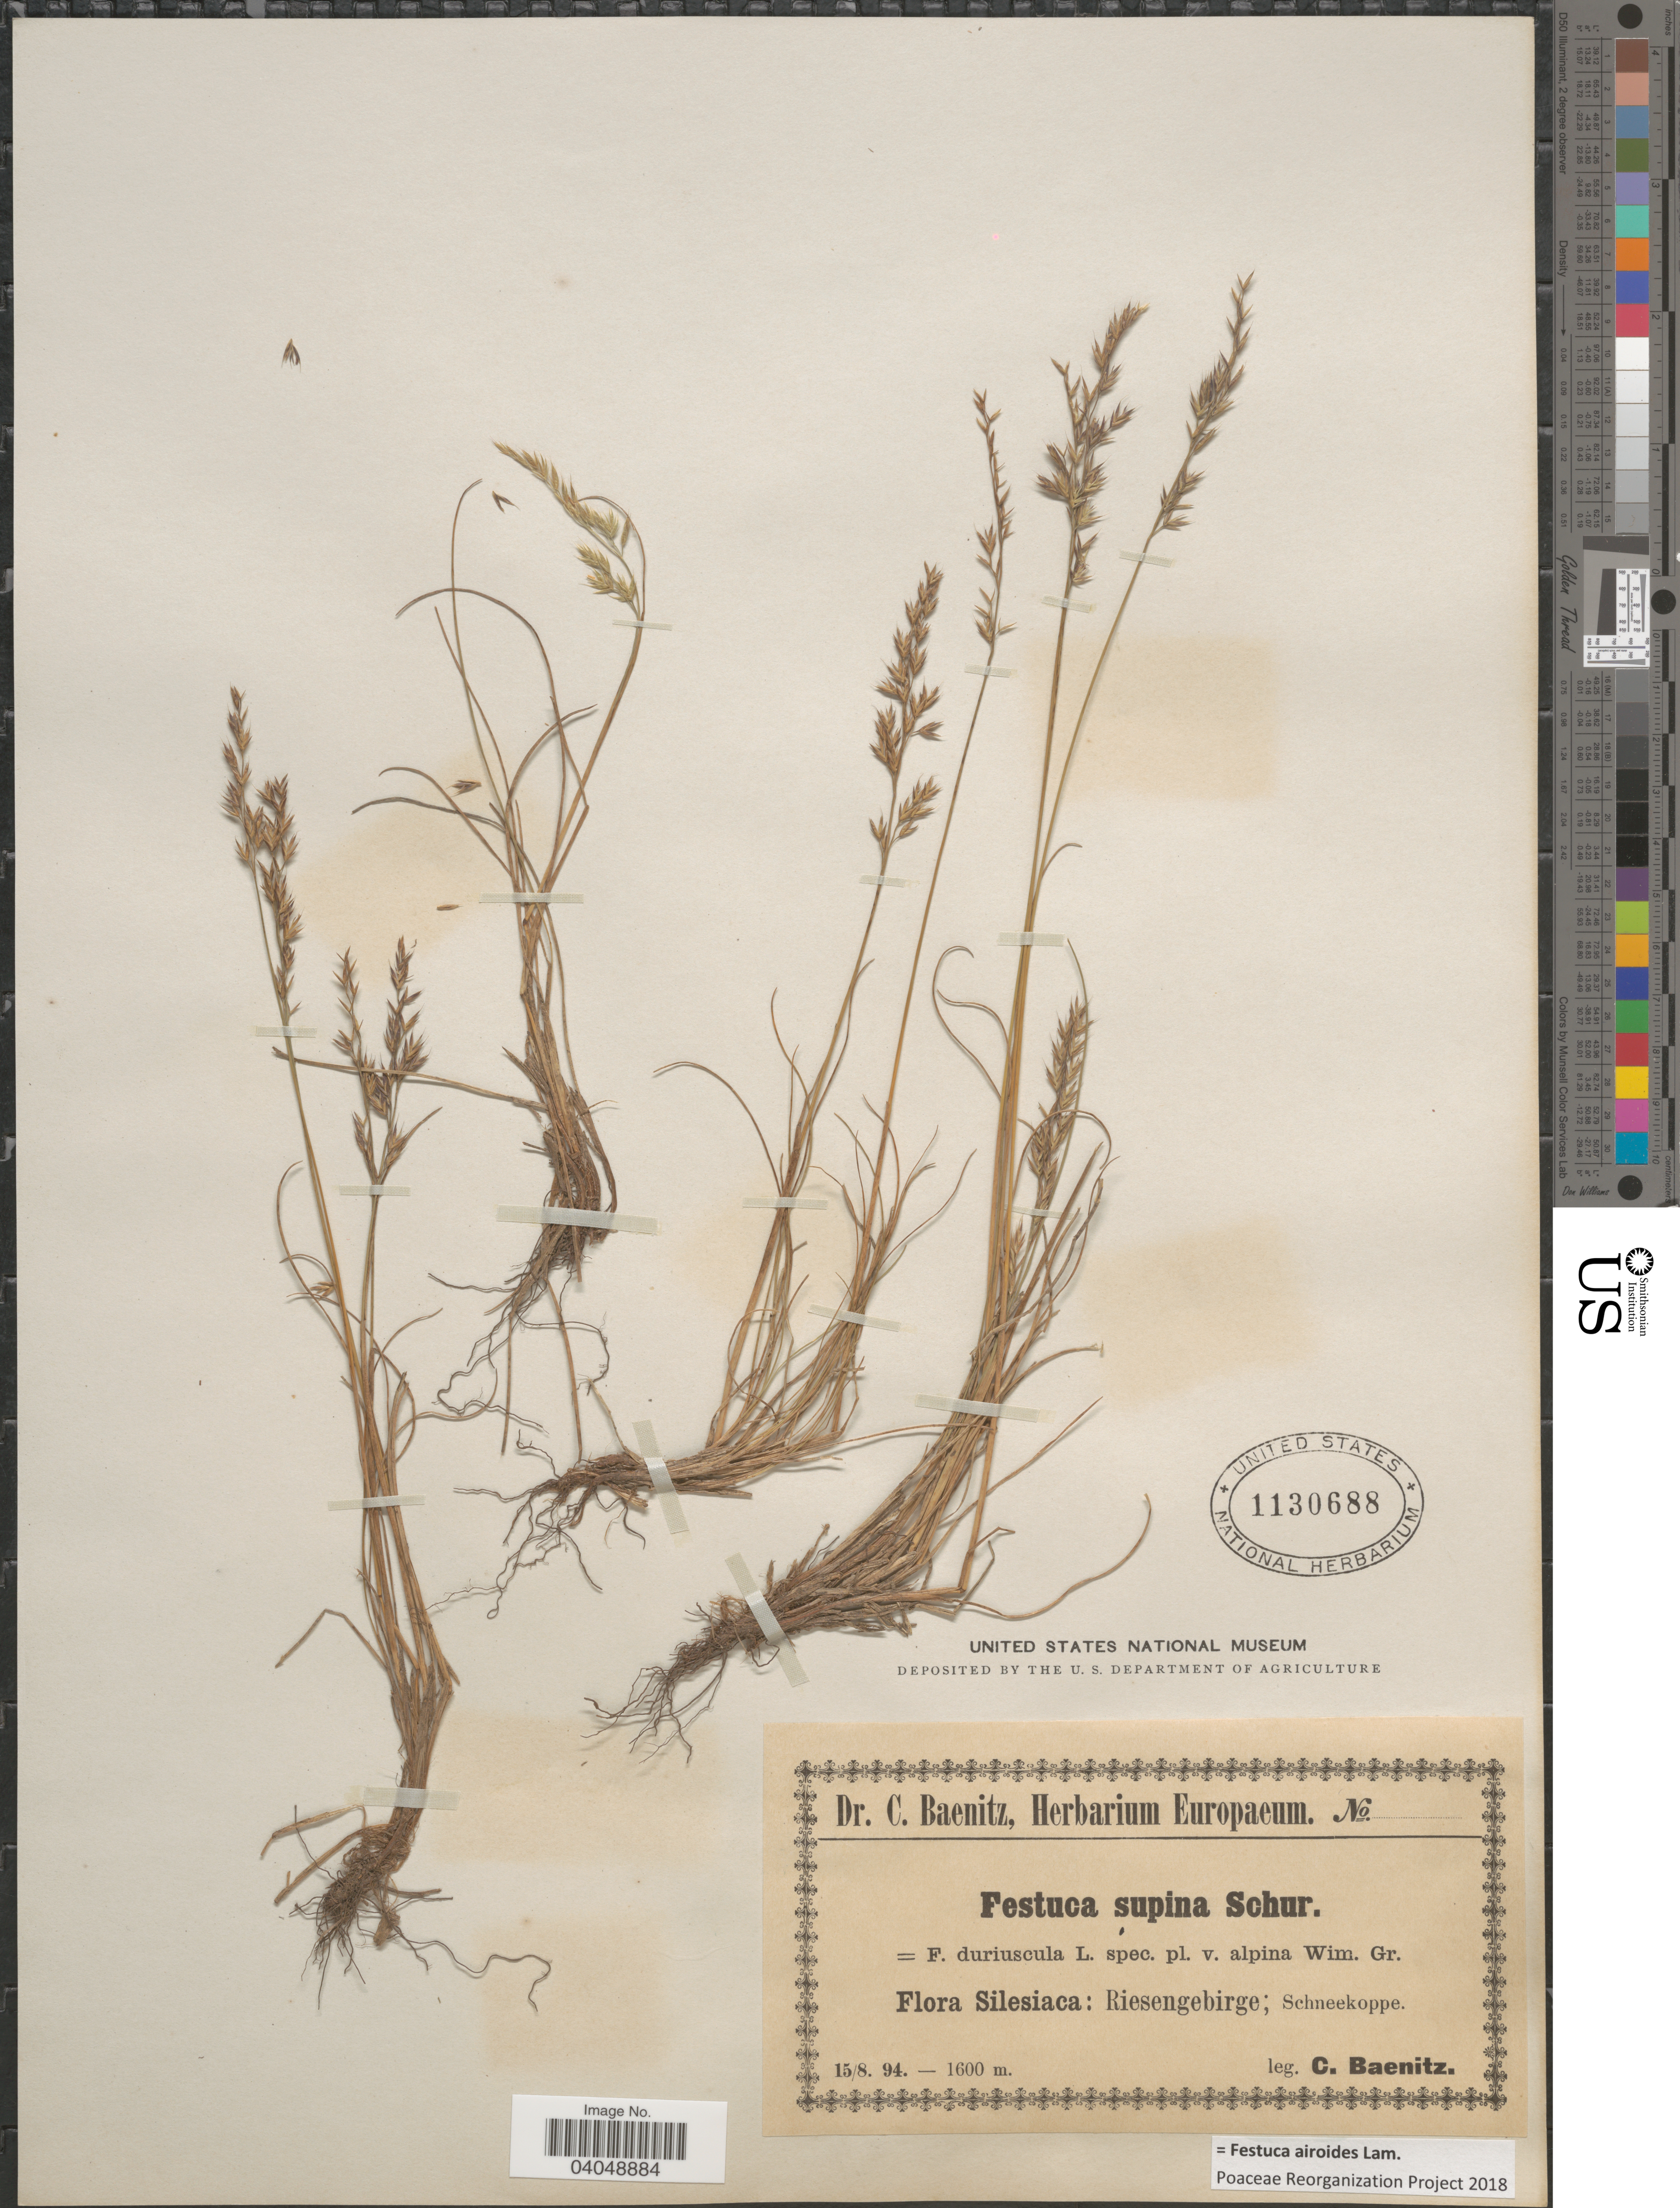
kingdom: Plantae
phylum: Tracheophyta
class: Liliopsida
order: Poales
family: Poaceae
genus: Festuca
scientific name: Festuca airoides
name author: Lam.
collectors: C. G. Baenitz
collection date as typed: Transcribed d/m/y: 15/8/94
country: Poland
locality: Silesiaca: Riesengebirge; Schneekoppe.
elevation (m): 1600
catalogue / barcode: US 1130688